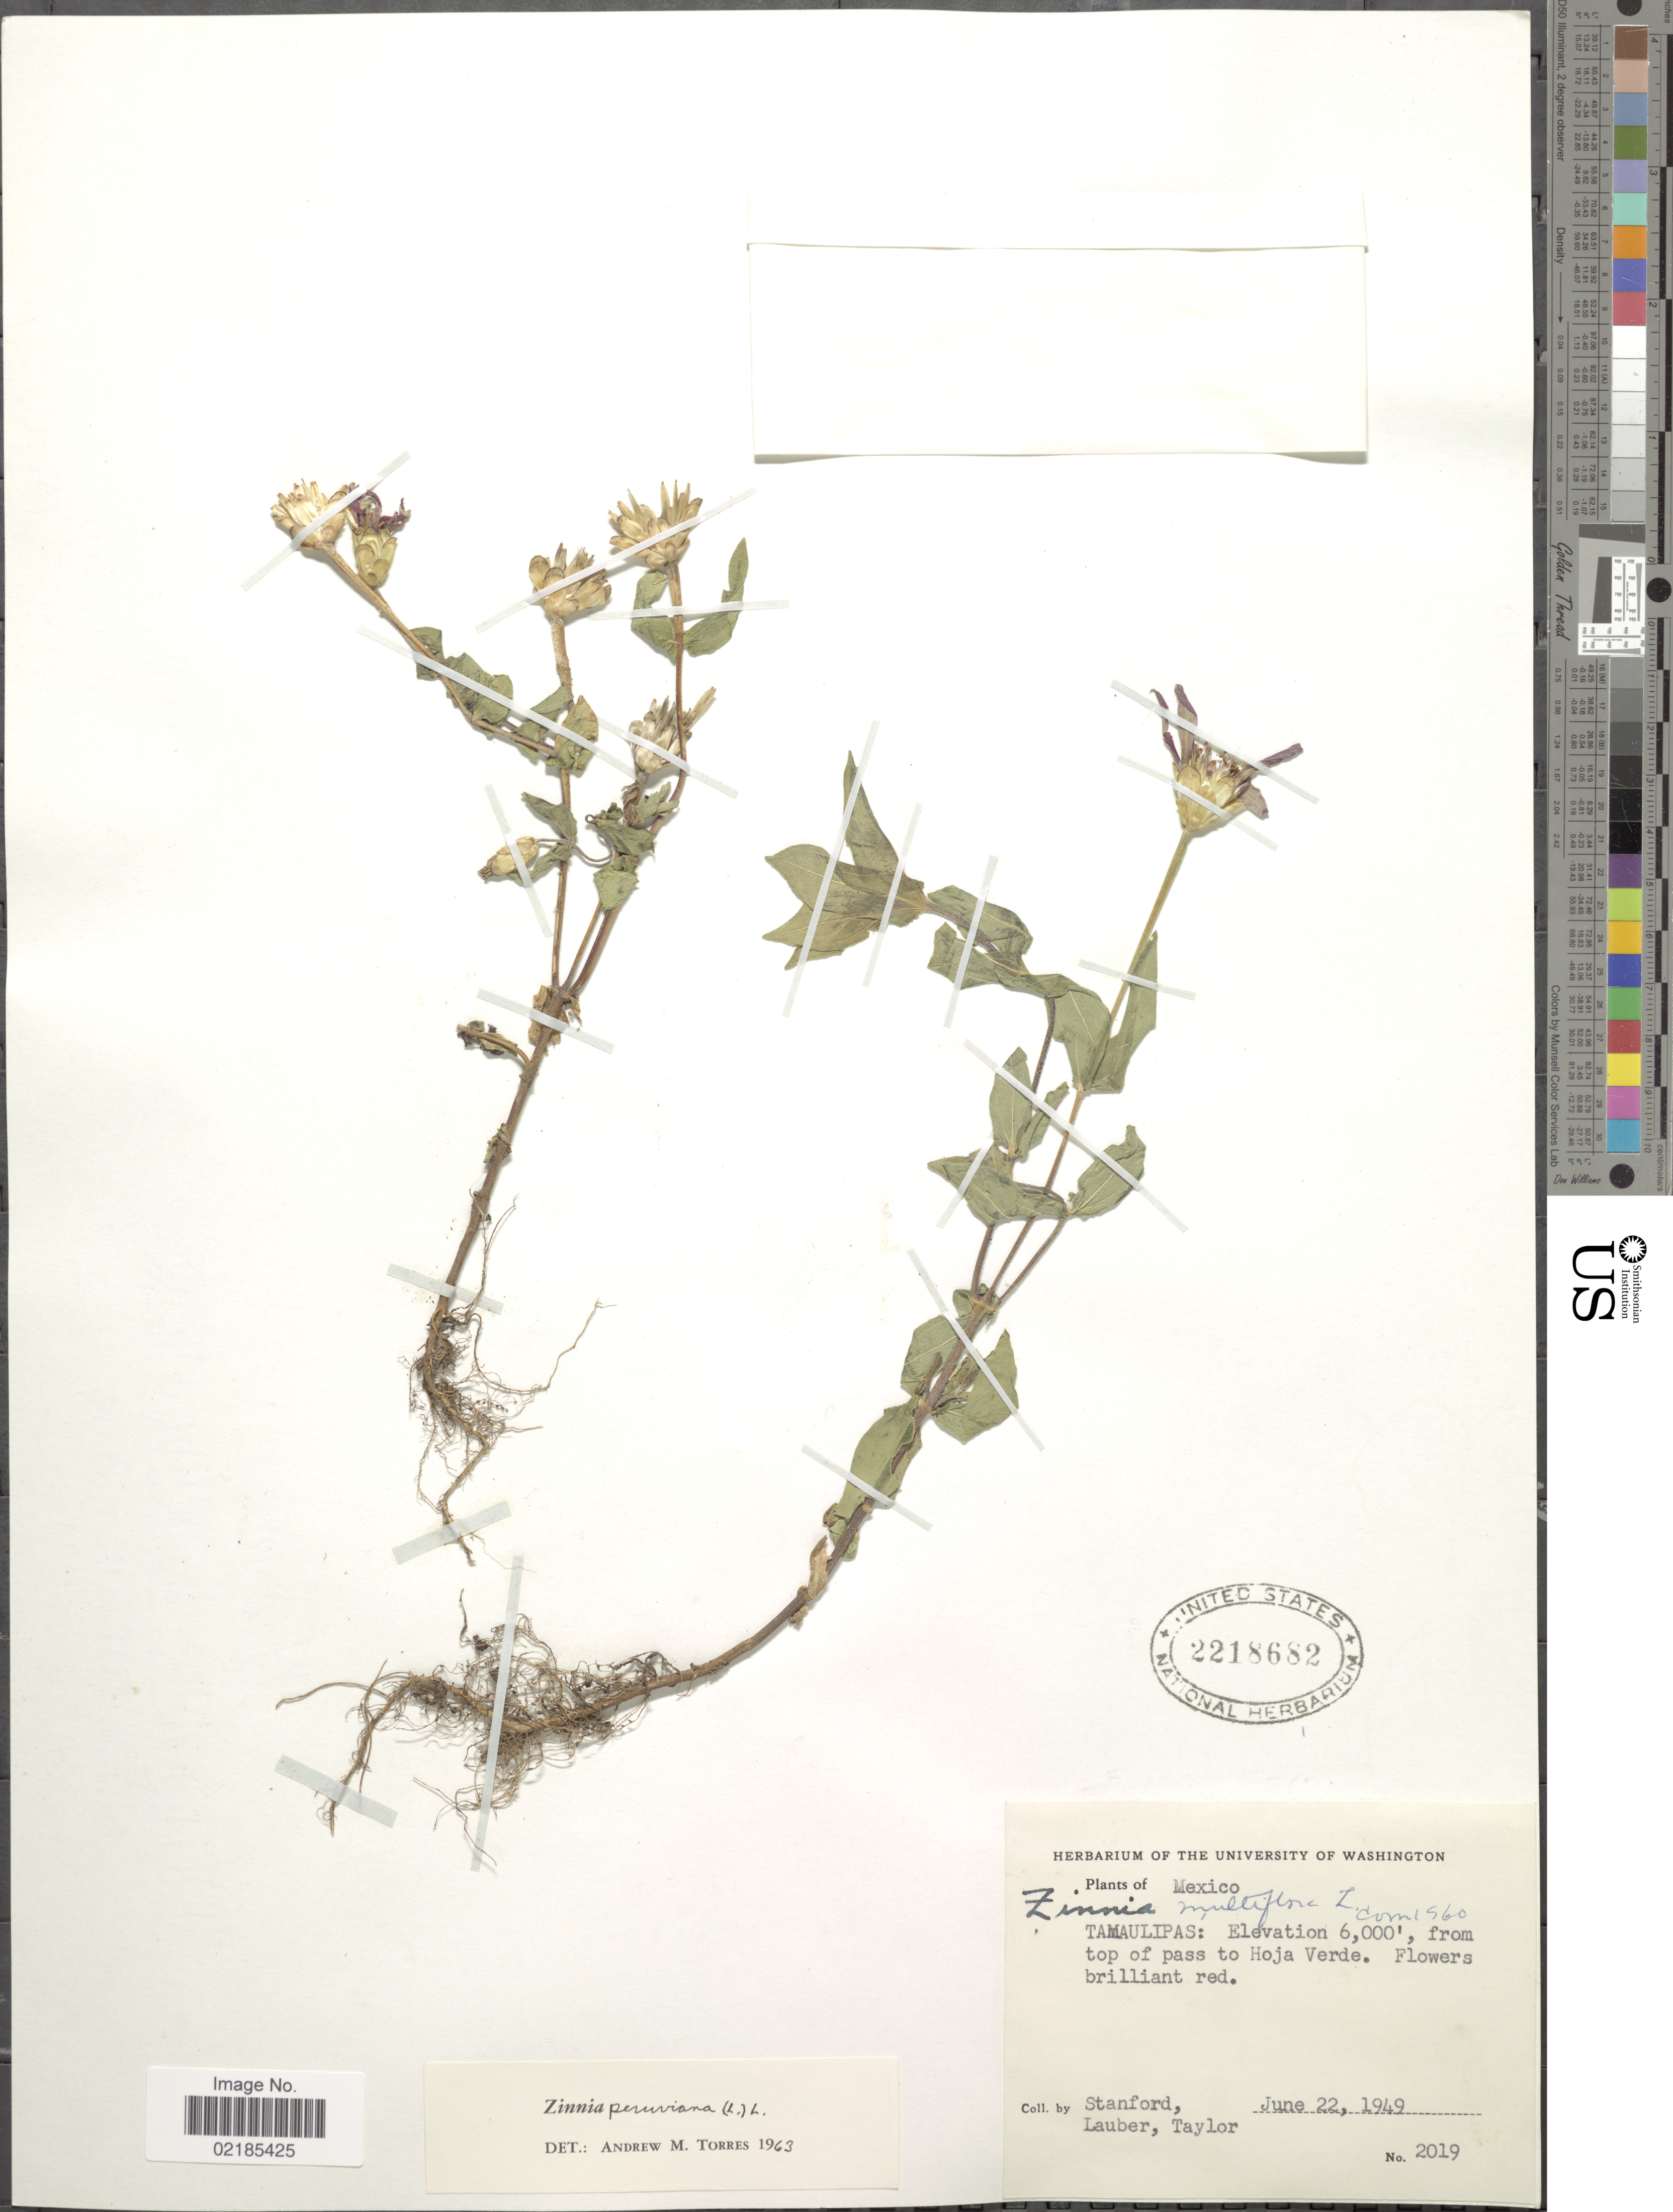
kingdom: Plantae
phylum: Tracheophyta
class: Magnoliopsida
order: Asterales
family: Asteraceae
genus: Zinnia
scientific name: Zinnia peruviana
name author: (L.) L.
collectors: -. Stanford, Lauber, -- & -- Taylor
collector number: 2019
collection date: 1949-06-22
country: Mexico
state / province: Tamaulipas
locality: From top of pass to Hoja Verde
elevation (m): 1829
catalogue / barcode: US 2218682